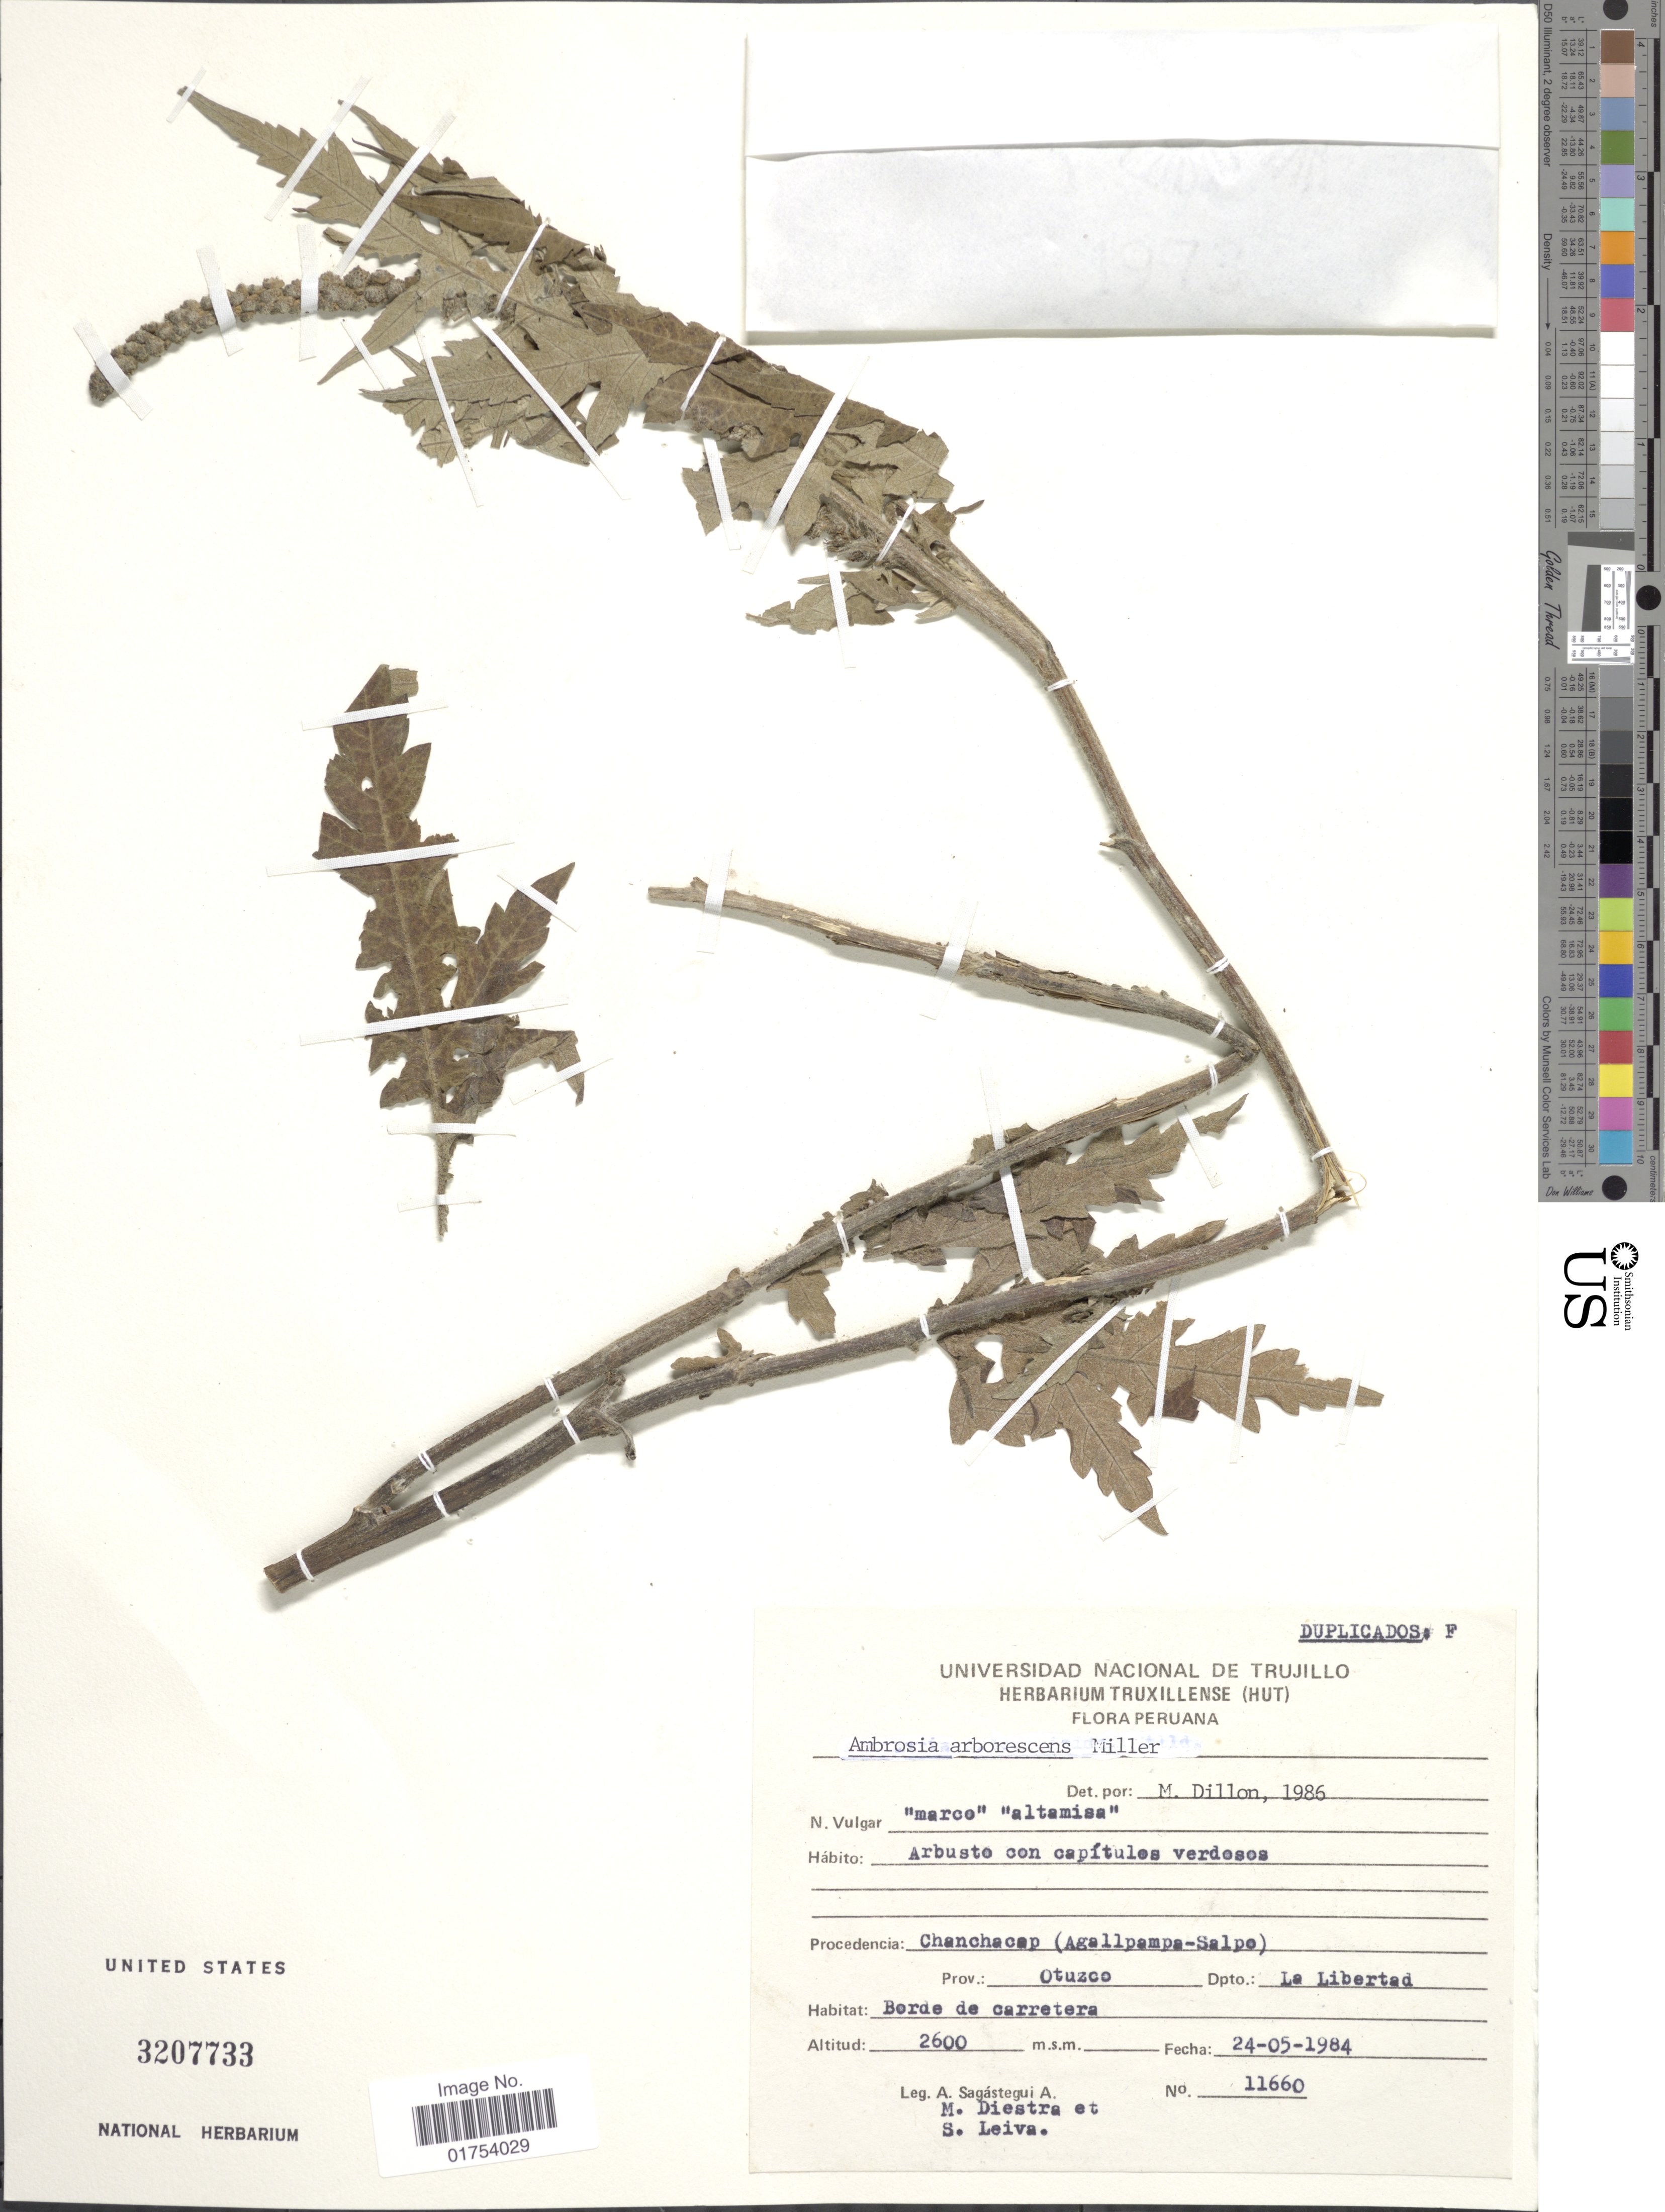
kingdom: Plantae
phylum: Tracheophyta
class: Magnoliopsida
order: Asterales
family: Asteraceae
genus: Ambrosia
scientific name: Ambrosia arborescens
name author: Mill.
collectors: A. Sagástegui A., M. Diestra & S. Leiva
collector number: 11660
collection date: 1984-05-24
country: Peru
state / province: La Libertad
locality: Procedencia: Chanchacap (Agallpampa-Salpo), Prov. Otuzco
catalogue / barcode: US 3207733